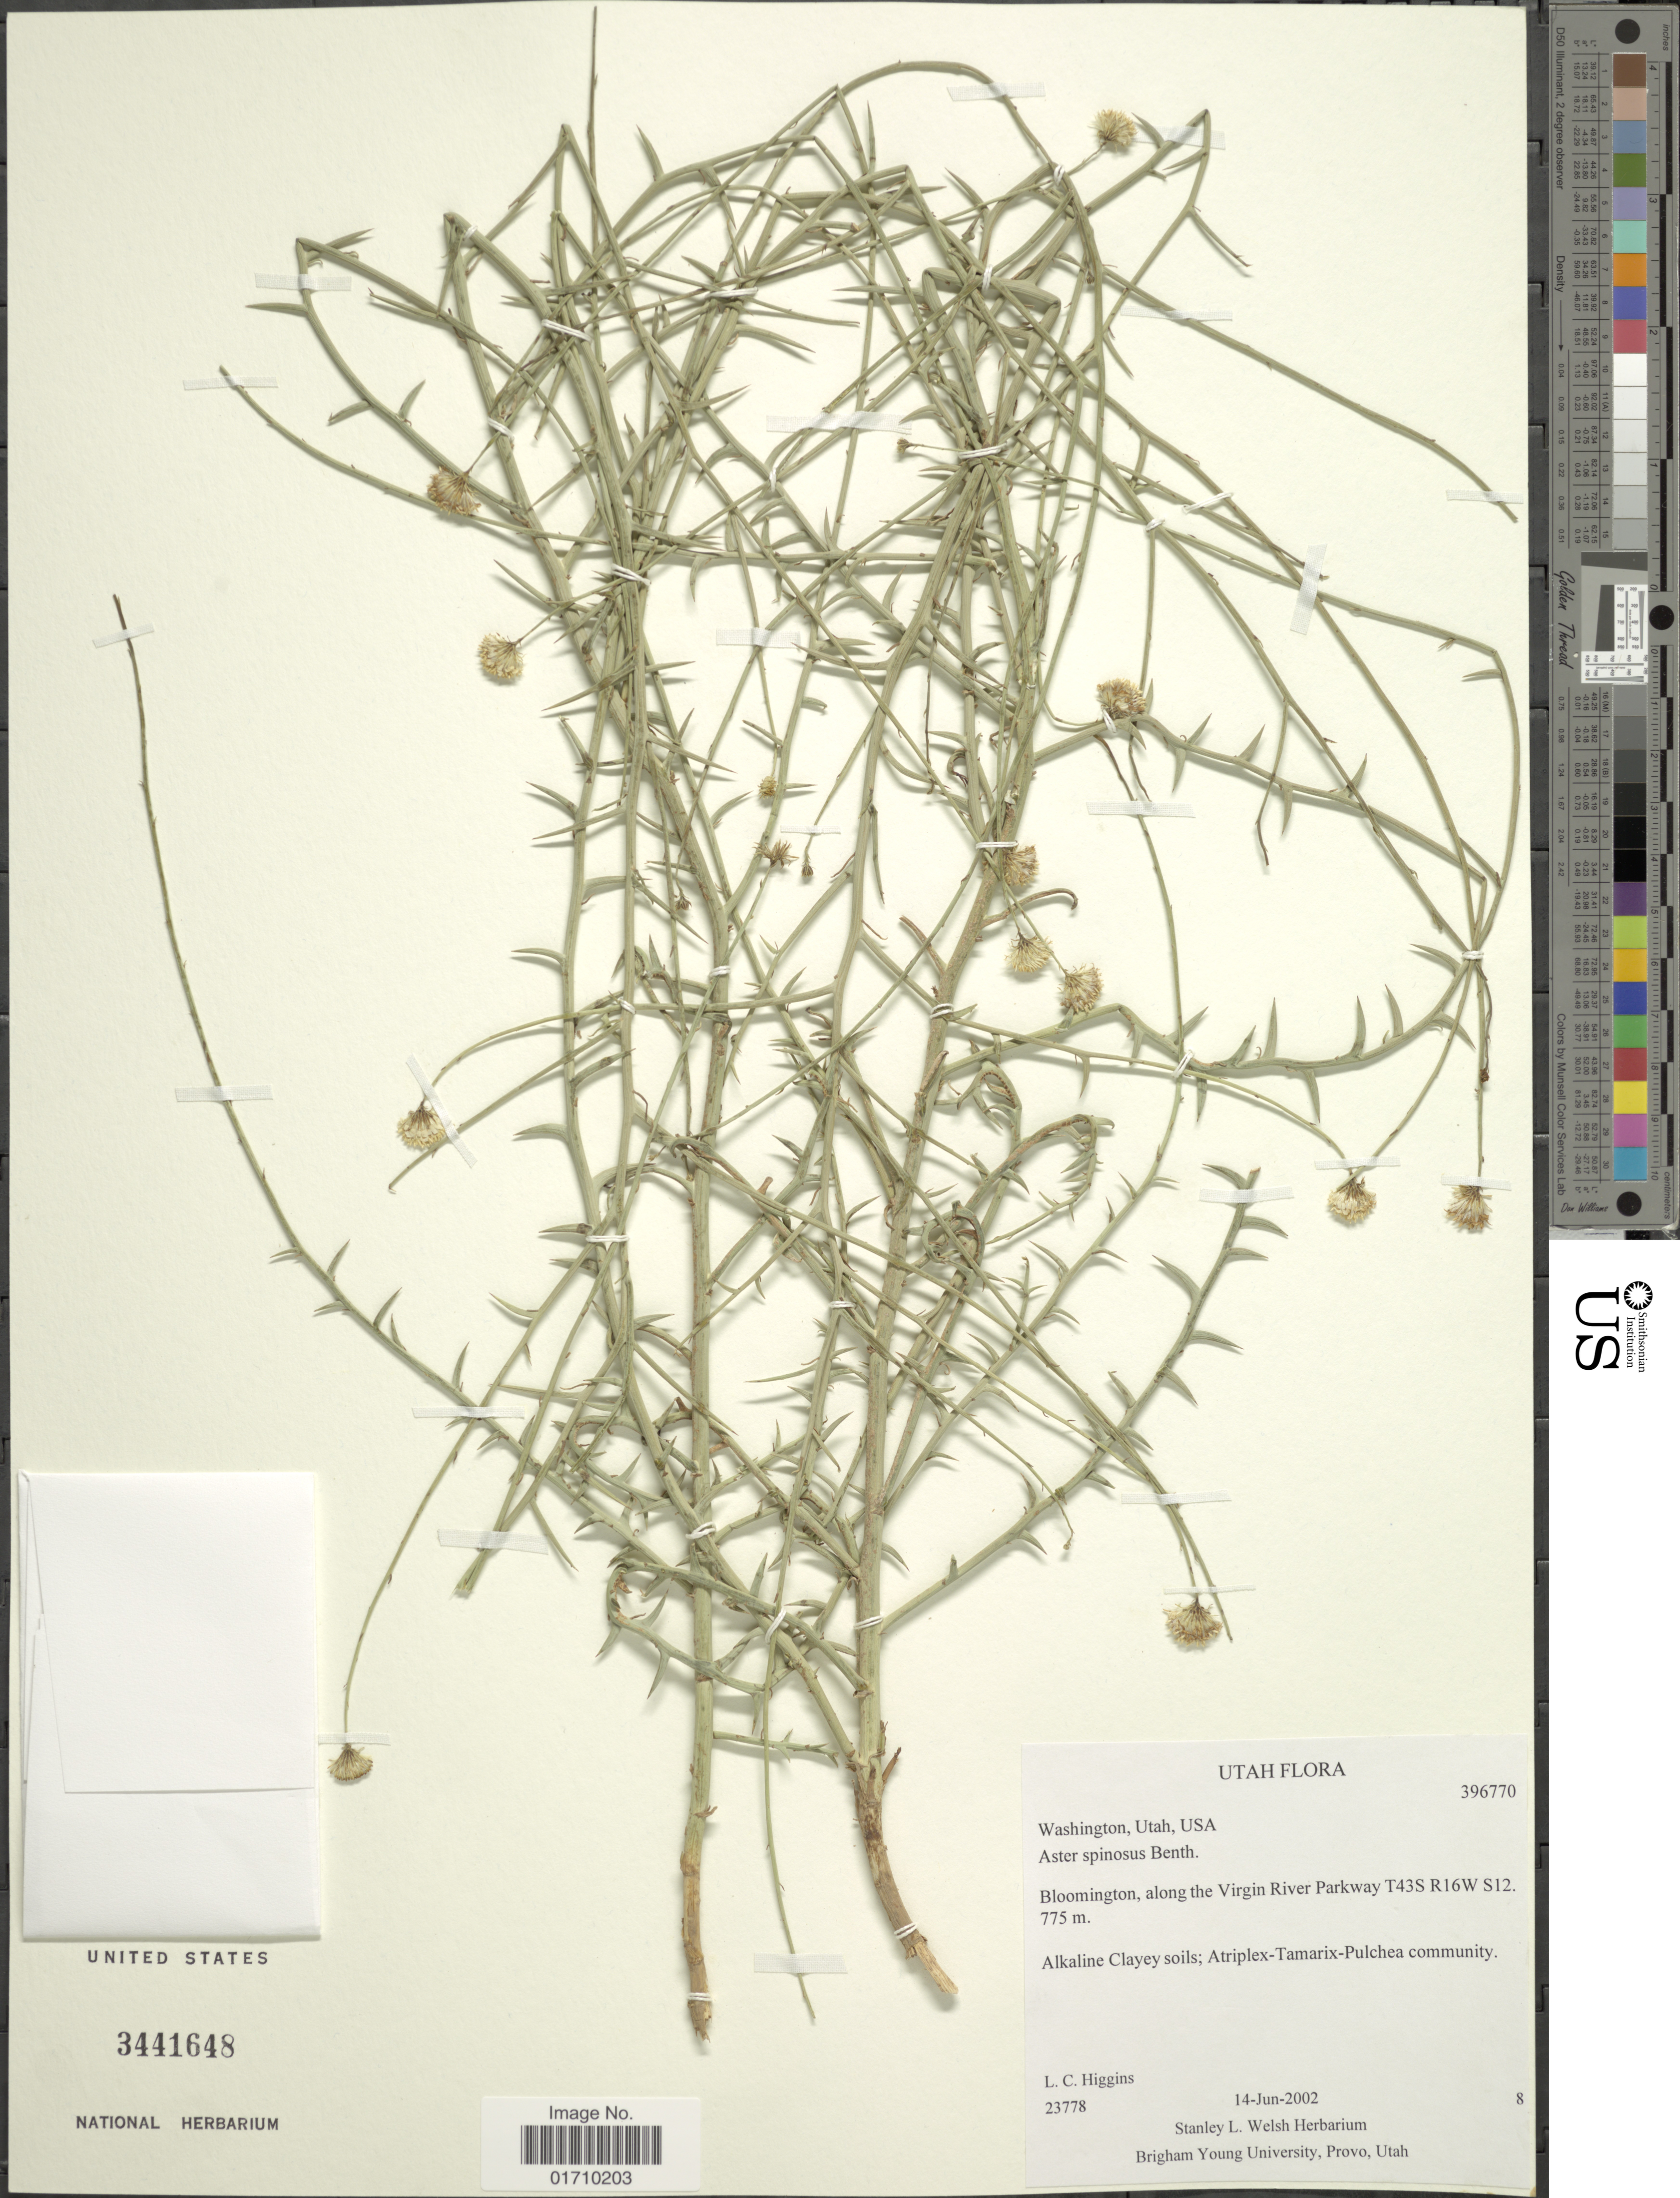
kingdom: Plantae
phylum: Tracheophyta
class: Magnoliopsida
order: Asterales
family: Asteraceae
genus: Chloracantha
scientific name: Chloracantha spinosa var. spinosa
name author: (Benth.) G.L. Nesom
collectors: L. Higgins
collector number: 23778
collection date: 2002-06-14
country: United States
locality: Washington, Utah, Bloomington, along the Virgin River Parkway T43S R16W S12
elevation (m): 775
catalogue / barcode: US 3441648